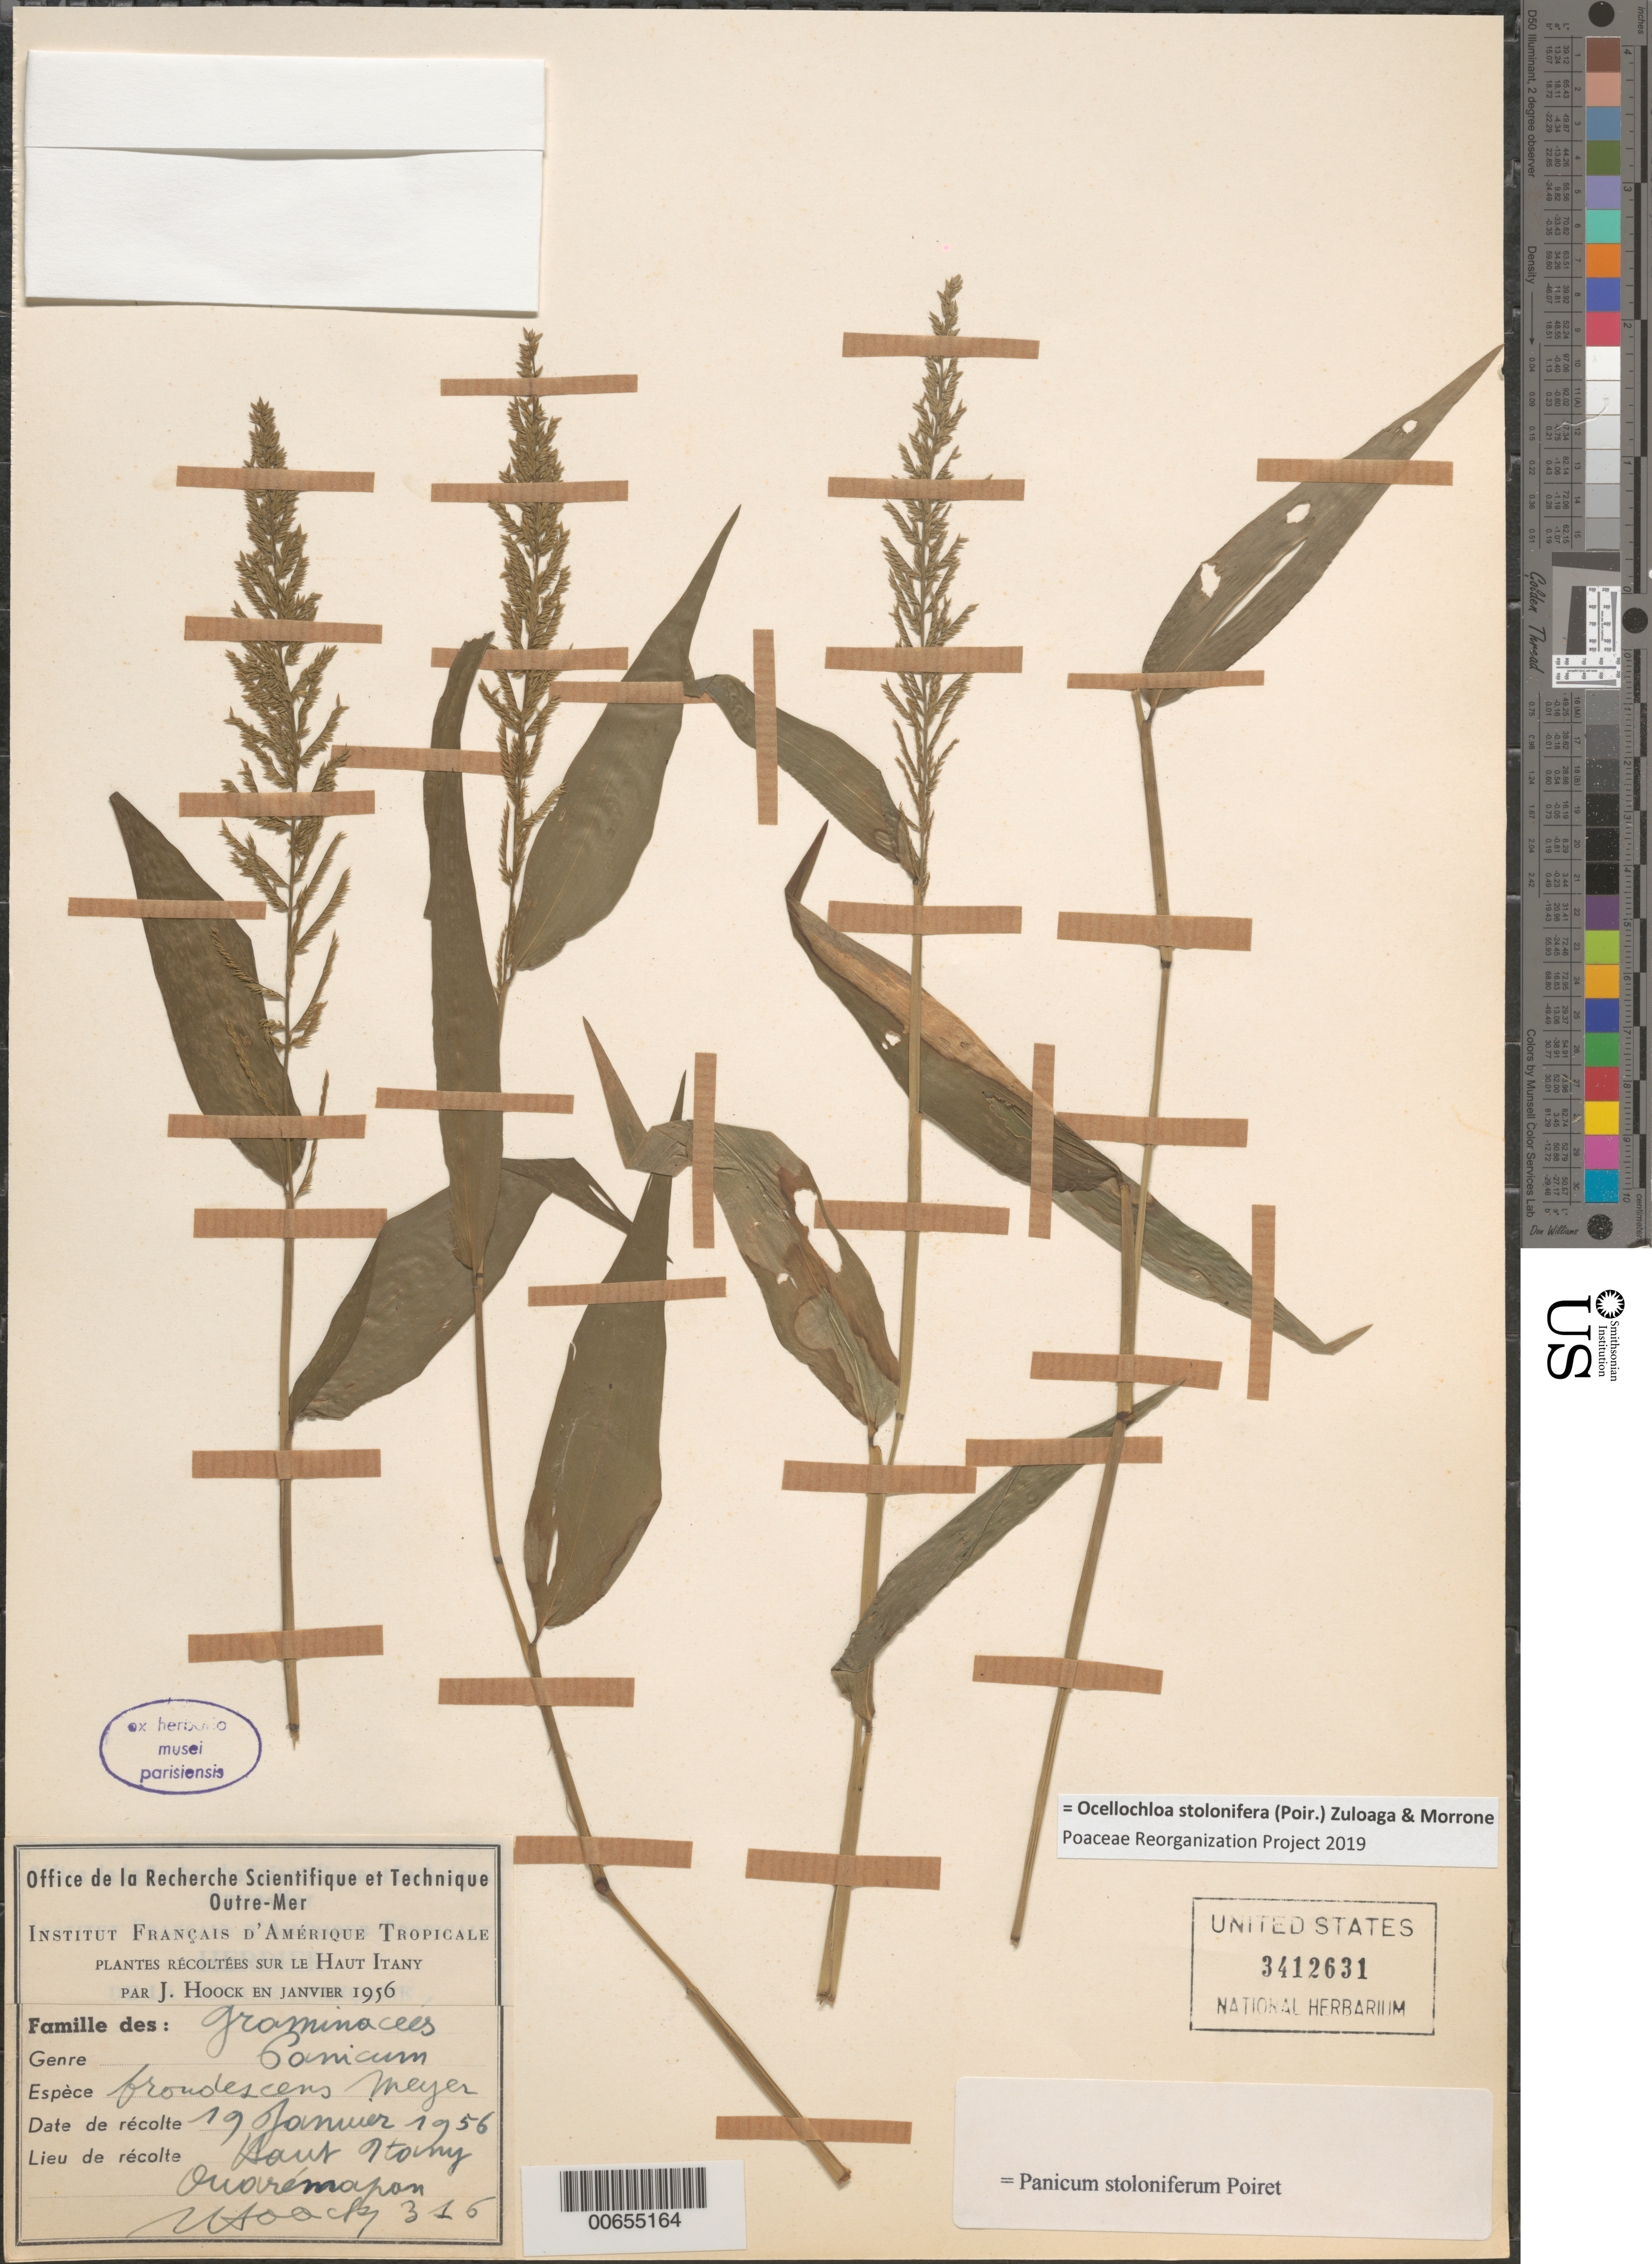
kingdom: Plantae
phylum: Tracheophyta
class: Liliopsida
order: Poales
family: Poaceae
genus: Panicum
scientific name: Panicum stoloniferum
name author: Poir.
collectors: J. Hoock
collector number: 316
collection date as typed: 19-Jan-56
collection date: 1956-01-19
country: French Guiana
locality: Haut Litany, confluent de l'Ouaremapan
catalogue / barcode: US 3412631